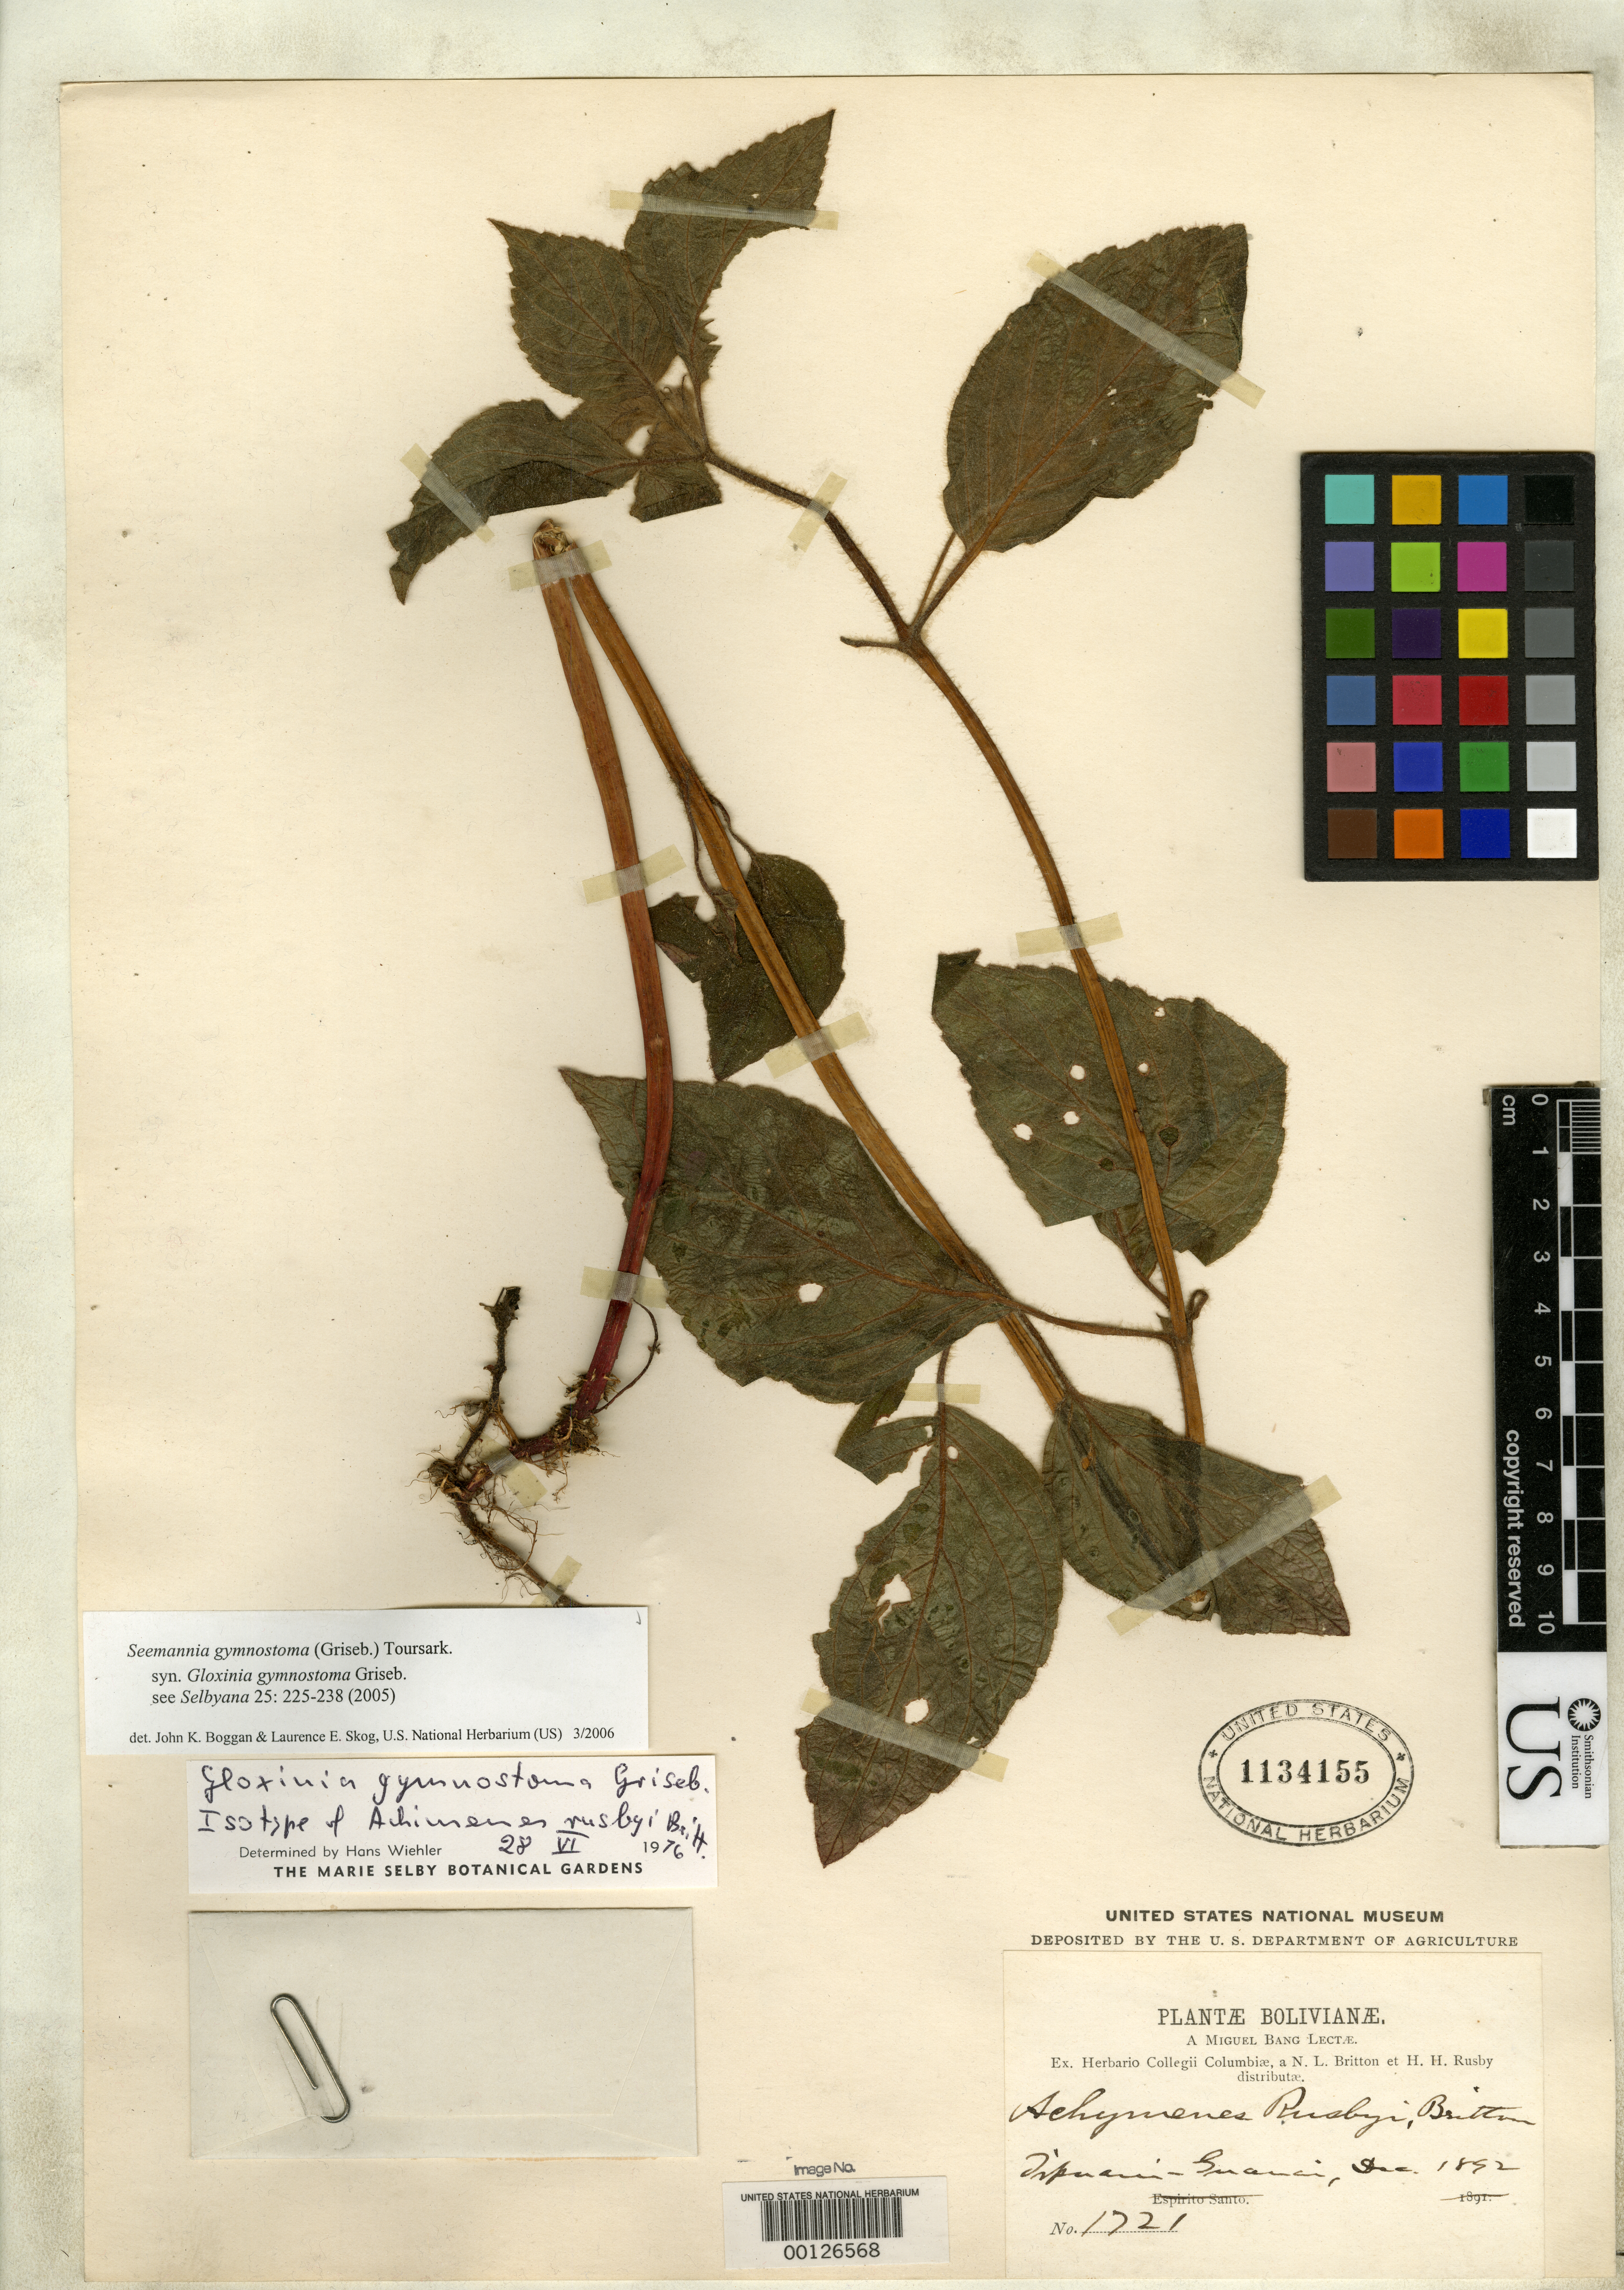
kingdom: Plantae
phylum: Tracheophyta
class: Magnoliopsida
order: Lamiales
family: Gesneriaceae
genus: Achimenes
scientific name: Achimenes rusbyi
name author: Britton ex Rusby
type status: Isotype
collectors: M. Bang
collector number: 1721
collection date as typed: Dec 1892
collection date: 1892-12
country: Bolivia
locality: Tipuani-Guanai.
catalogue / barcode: US 1134155